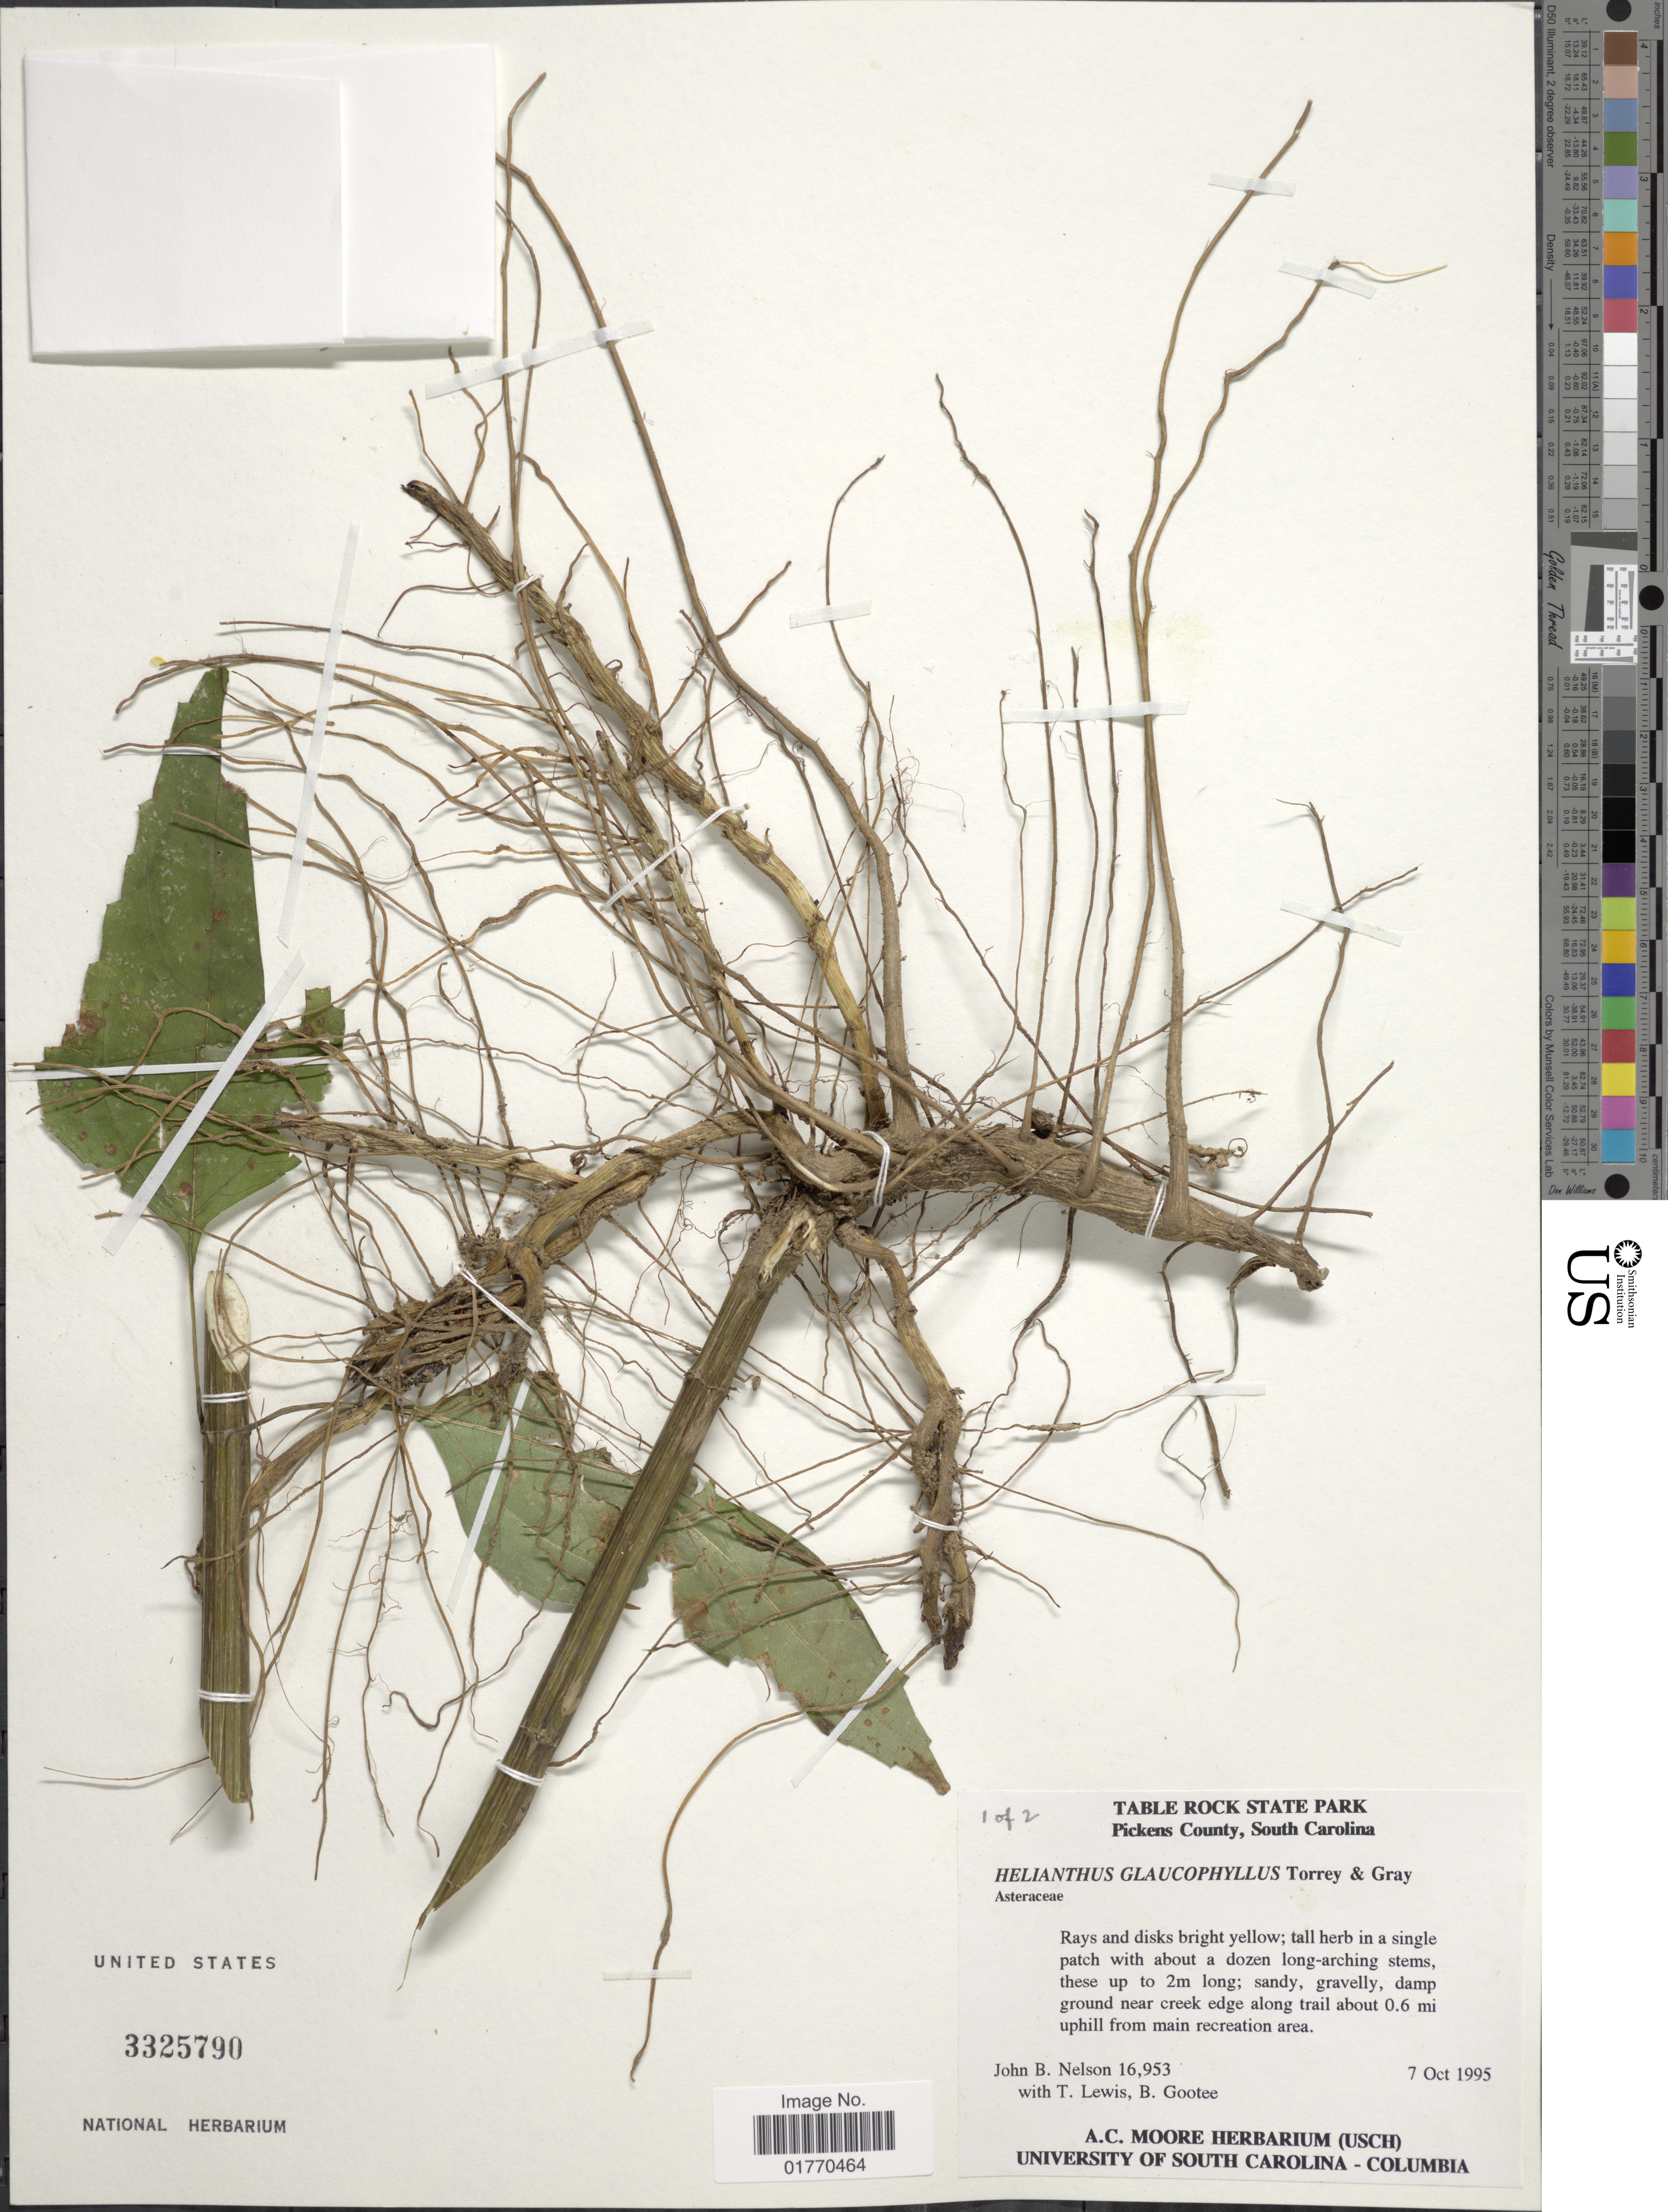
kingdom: Plantae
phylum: Tracheophyta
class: Magnoliopsida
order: Asterales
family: Asteraceae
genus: Helianthus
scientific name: Helianthus glaucophyllus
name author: Torr. & A. Gray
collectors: J. B. Nelson, T. Lewis & B. Gootee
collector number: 16953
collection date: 1995-10-07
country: United States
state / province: South Carolina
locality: Table Rock State Park, Pickens County, South Carolina, damp ground near reek along trail about 0.6 mi. uphill from main recreation area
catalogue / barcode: US 3325790